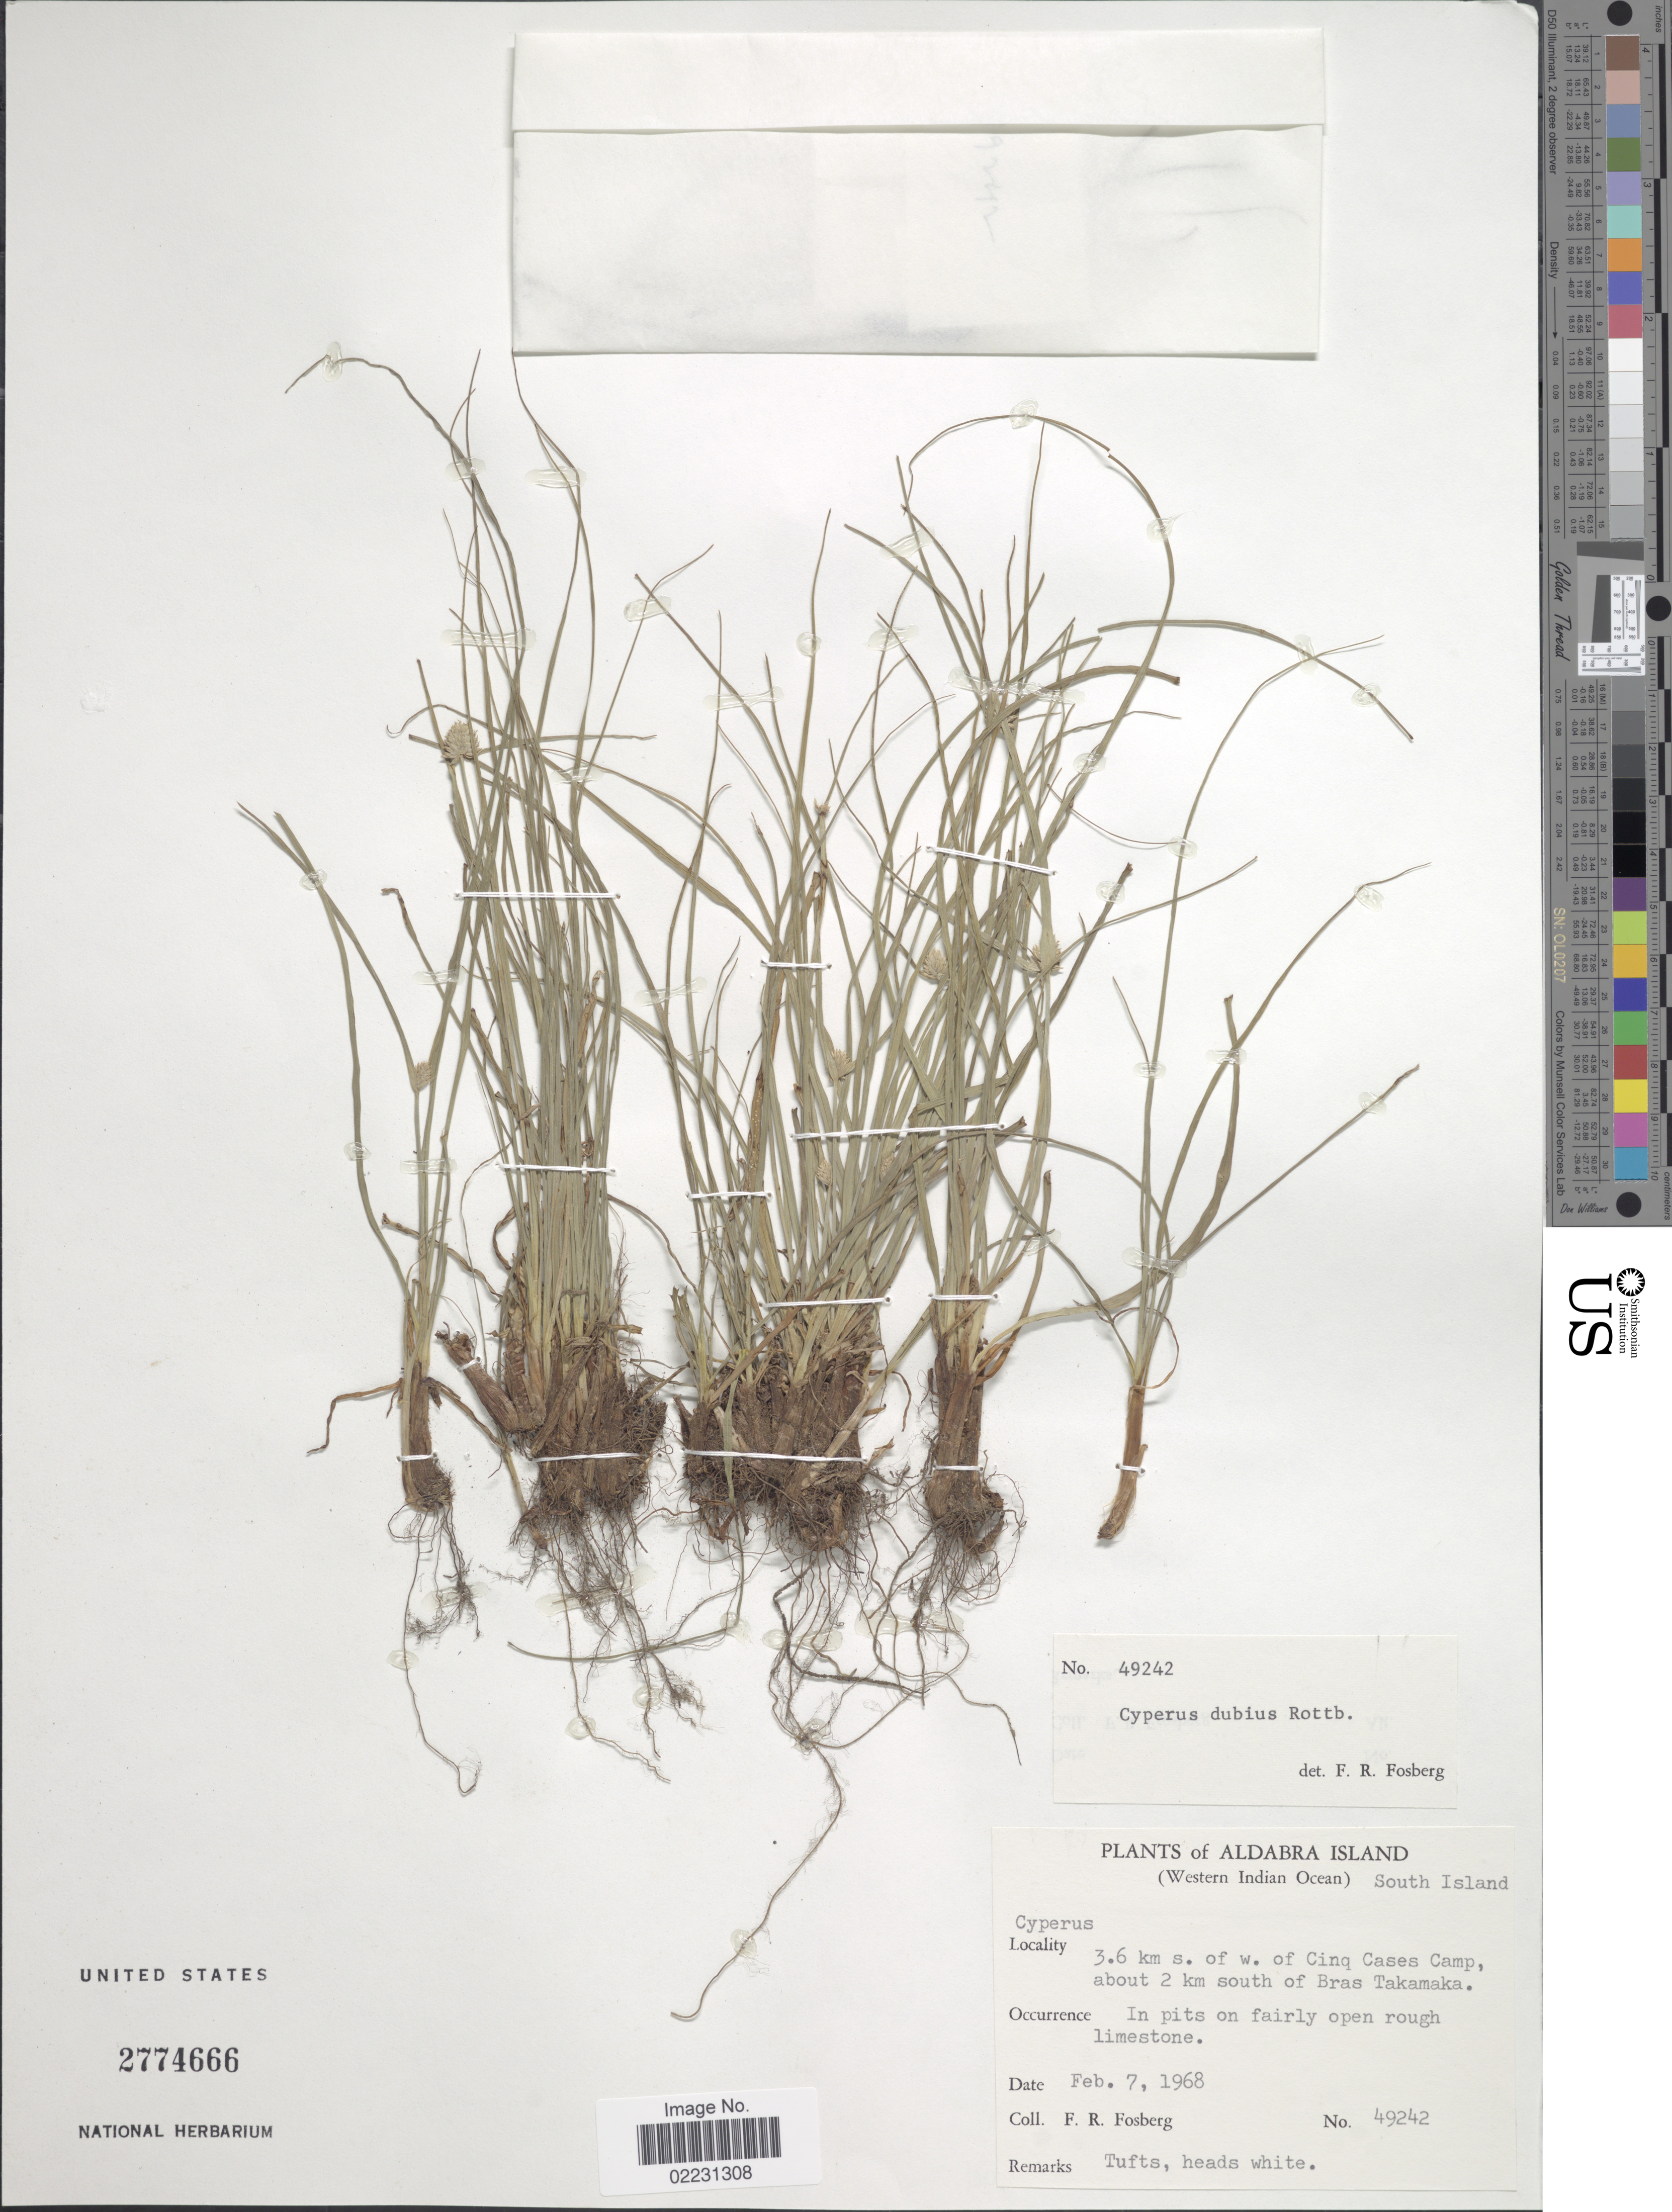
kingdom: Plantae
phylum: Tracheophyta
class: Liliopsida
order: Poales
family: Cyperaceae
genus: Cyperus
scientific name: Cyperus dubius Rottb. var. dubius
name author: Rottb.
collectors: F. R. Fosberg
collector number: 49242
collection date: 1968-02-07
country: Seychelles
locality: Aldabra Island. (Western Indian Ocean). South Island. 3.6 km s. of w. Cinq Cases Camp, about 2 km south of Bras Takamaka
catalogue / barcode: US 2774666